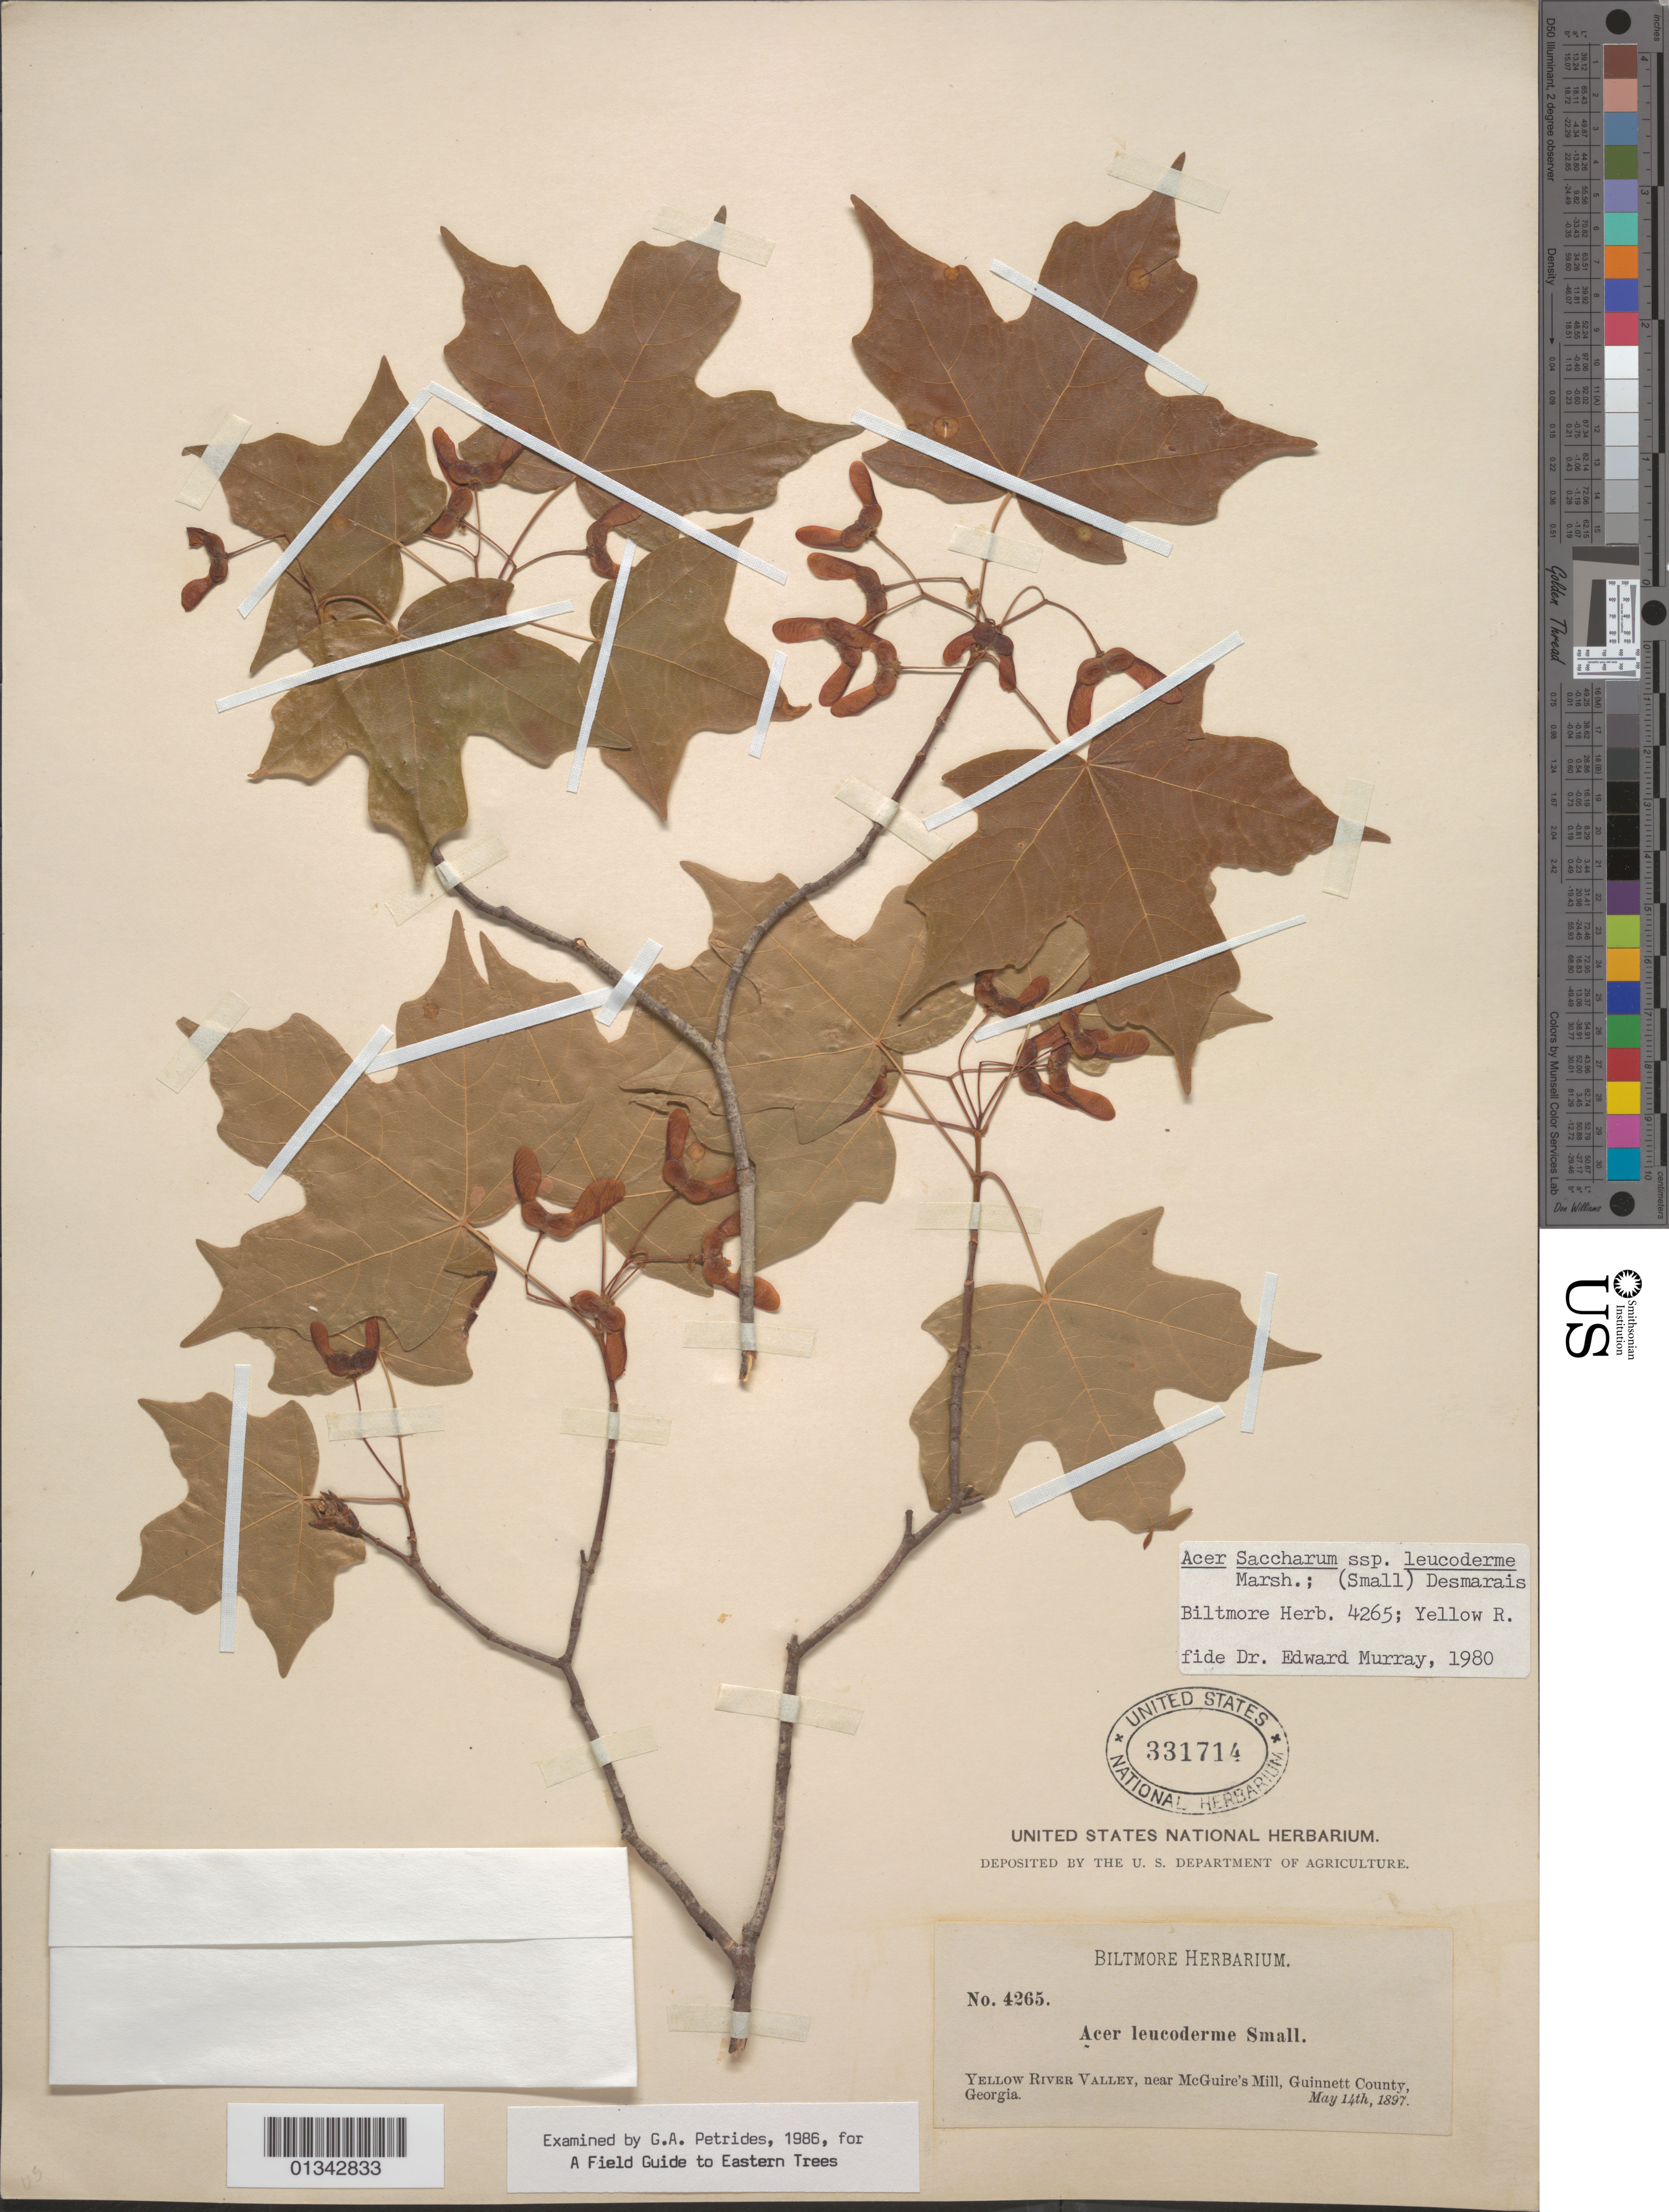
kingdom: Plantae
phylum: Tracheophyta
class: Magnoliopsida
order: Sapindales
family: Sapindaceae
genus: Acer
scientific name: Acer saccharum subsp. leucoderme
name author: (Small) Desmarais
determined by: Murray, Edward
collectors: Biltmore Herbarium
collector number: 4265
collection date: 1897-05-14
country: United States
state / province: Georgia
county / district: Gwinnett County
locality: Gwinnett County, Yellow River Valley, near McGuire's Mill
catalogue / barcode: US 331714